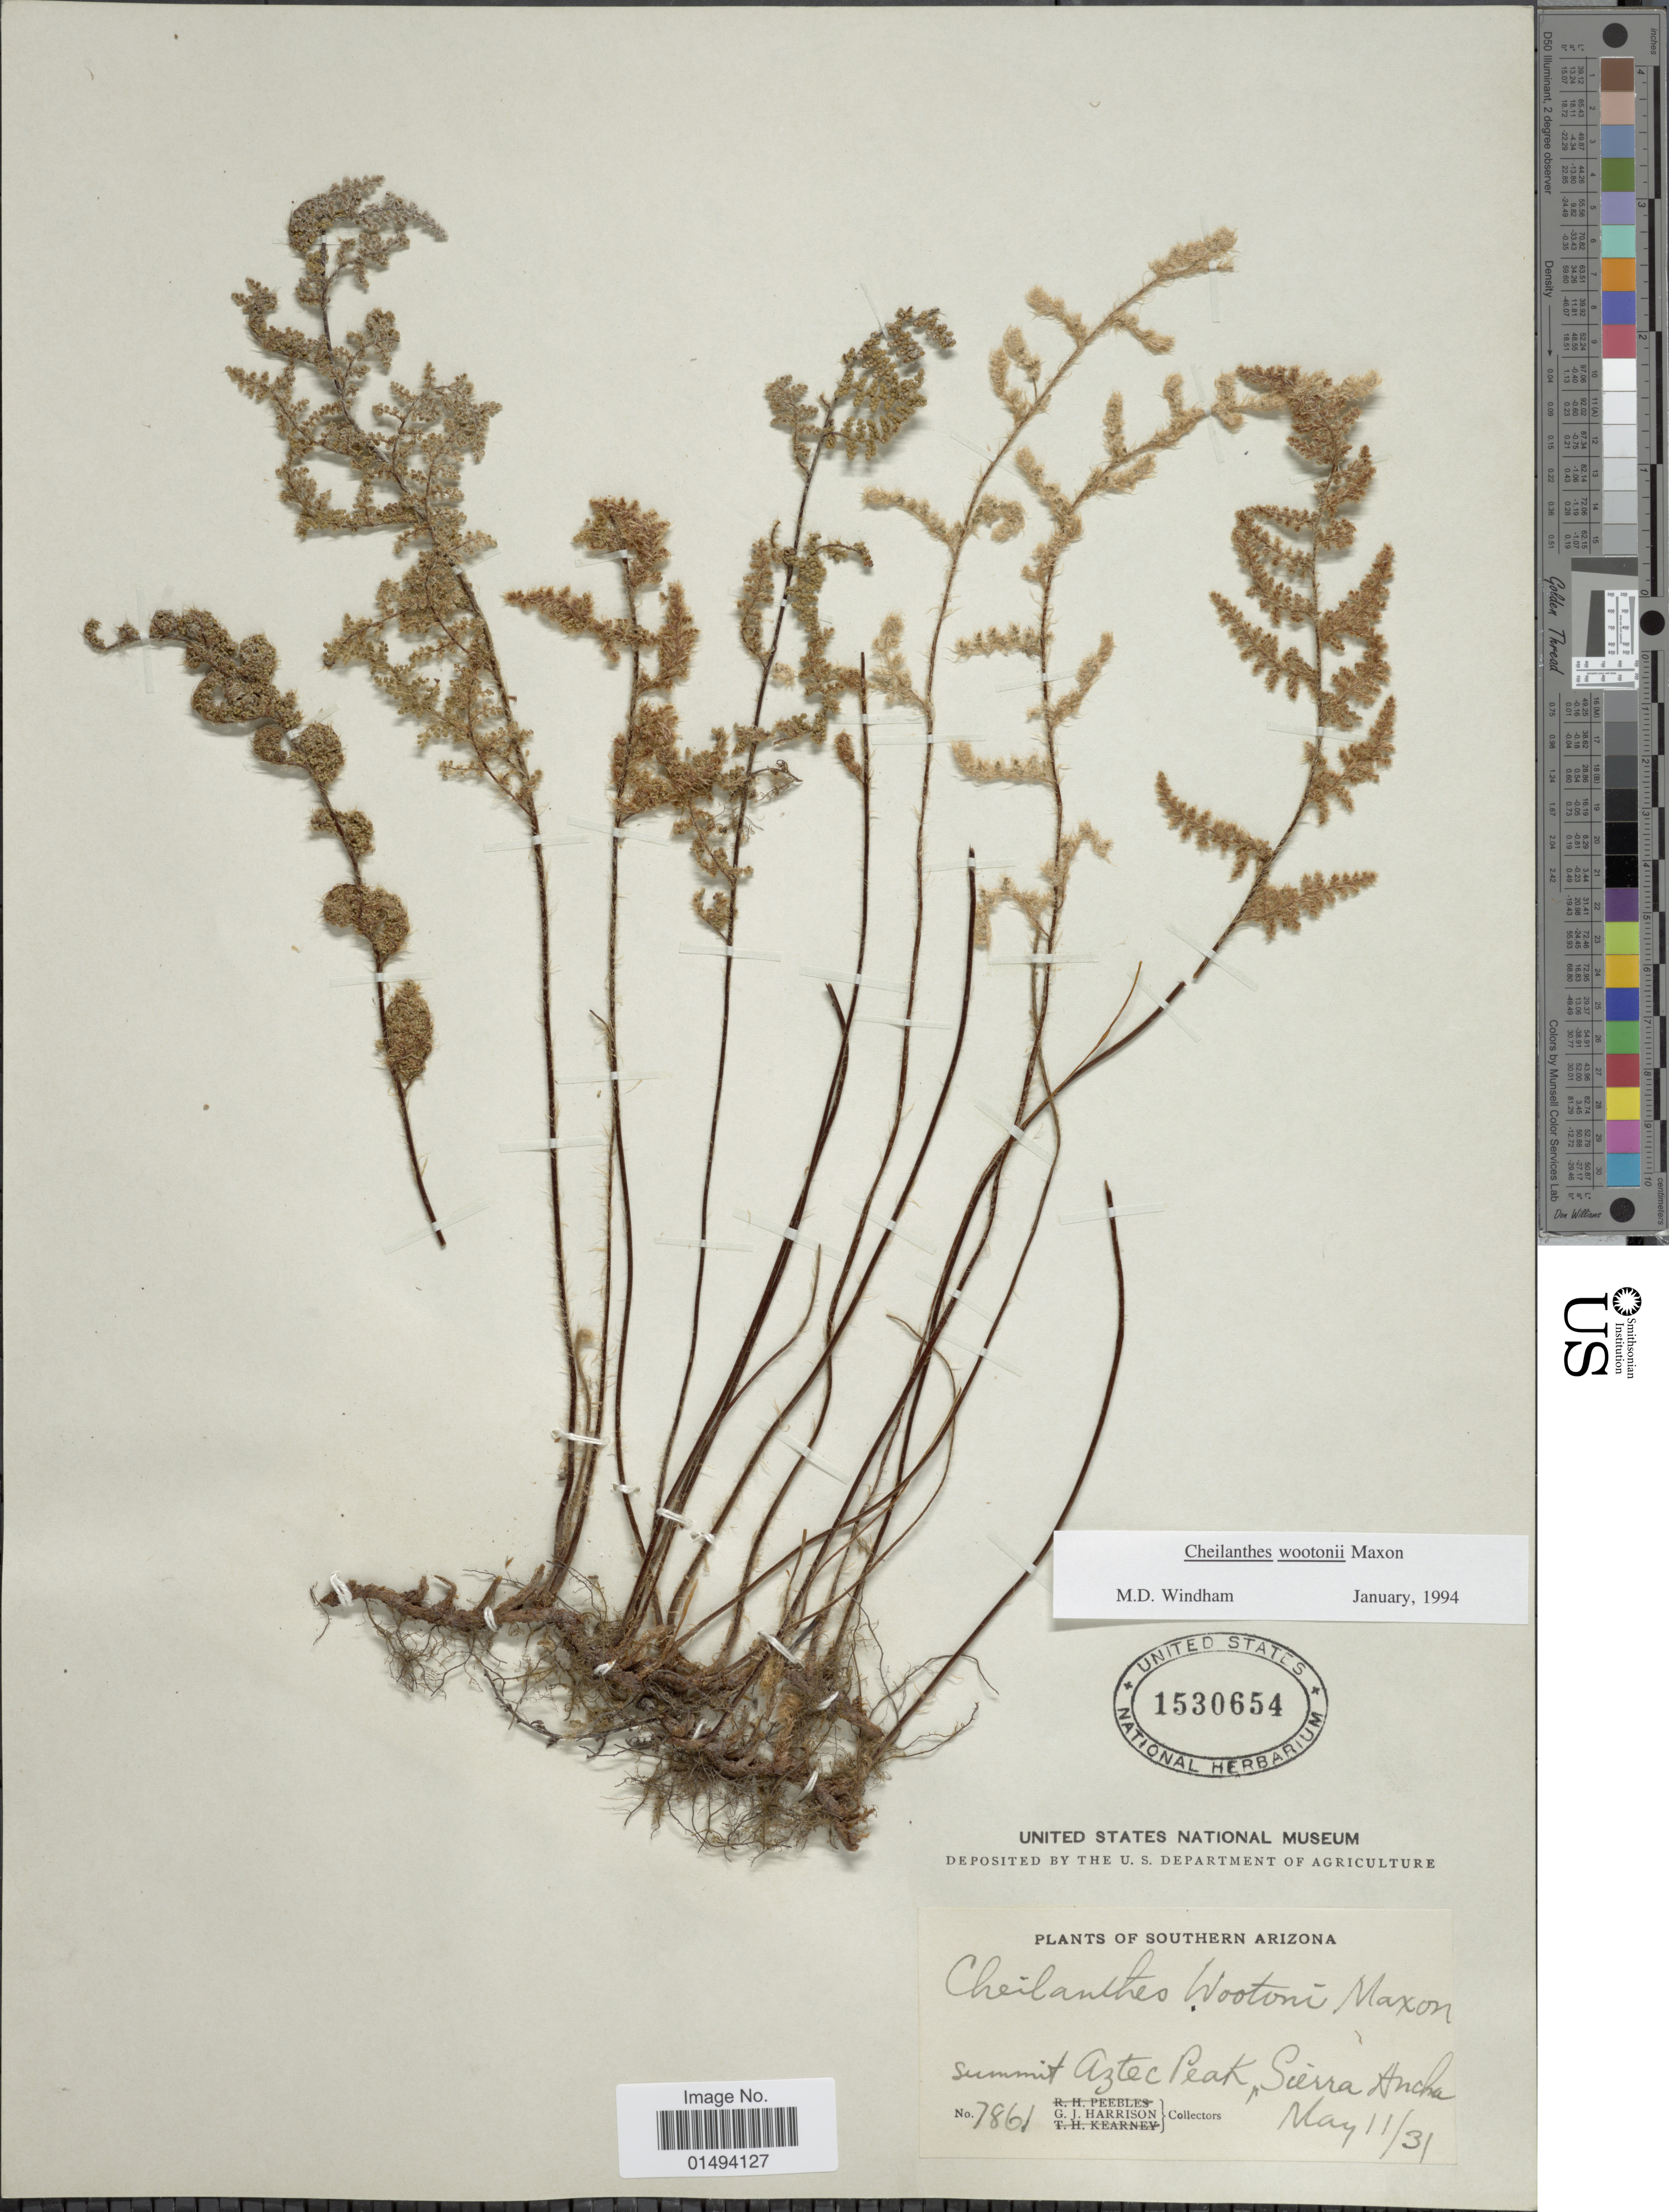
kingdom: Plantae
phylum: Tracheophyta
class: Polypodiopsida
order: Polypodiales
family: Pteridaceae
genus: Myriopteris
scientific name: Myriopteris wootonii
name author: (Maxon) Grusz & Windham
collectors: G. J. Harrison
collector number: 7861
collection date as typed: Transcribed d/m/y: 11/5/31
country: United States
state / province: Arizona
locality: Southern Arizona, summit Aztec Peak, Sierra Ancha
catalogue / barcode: US 1530654